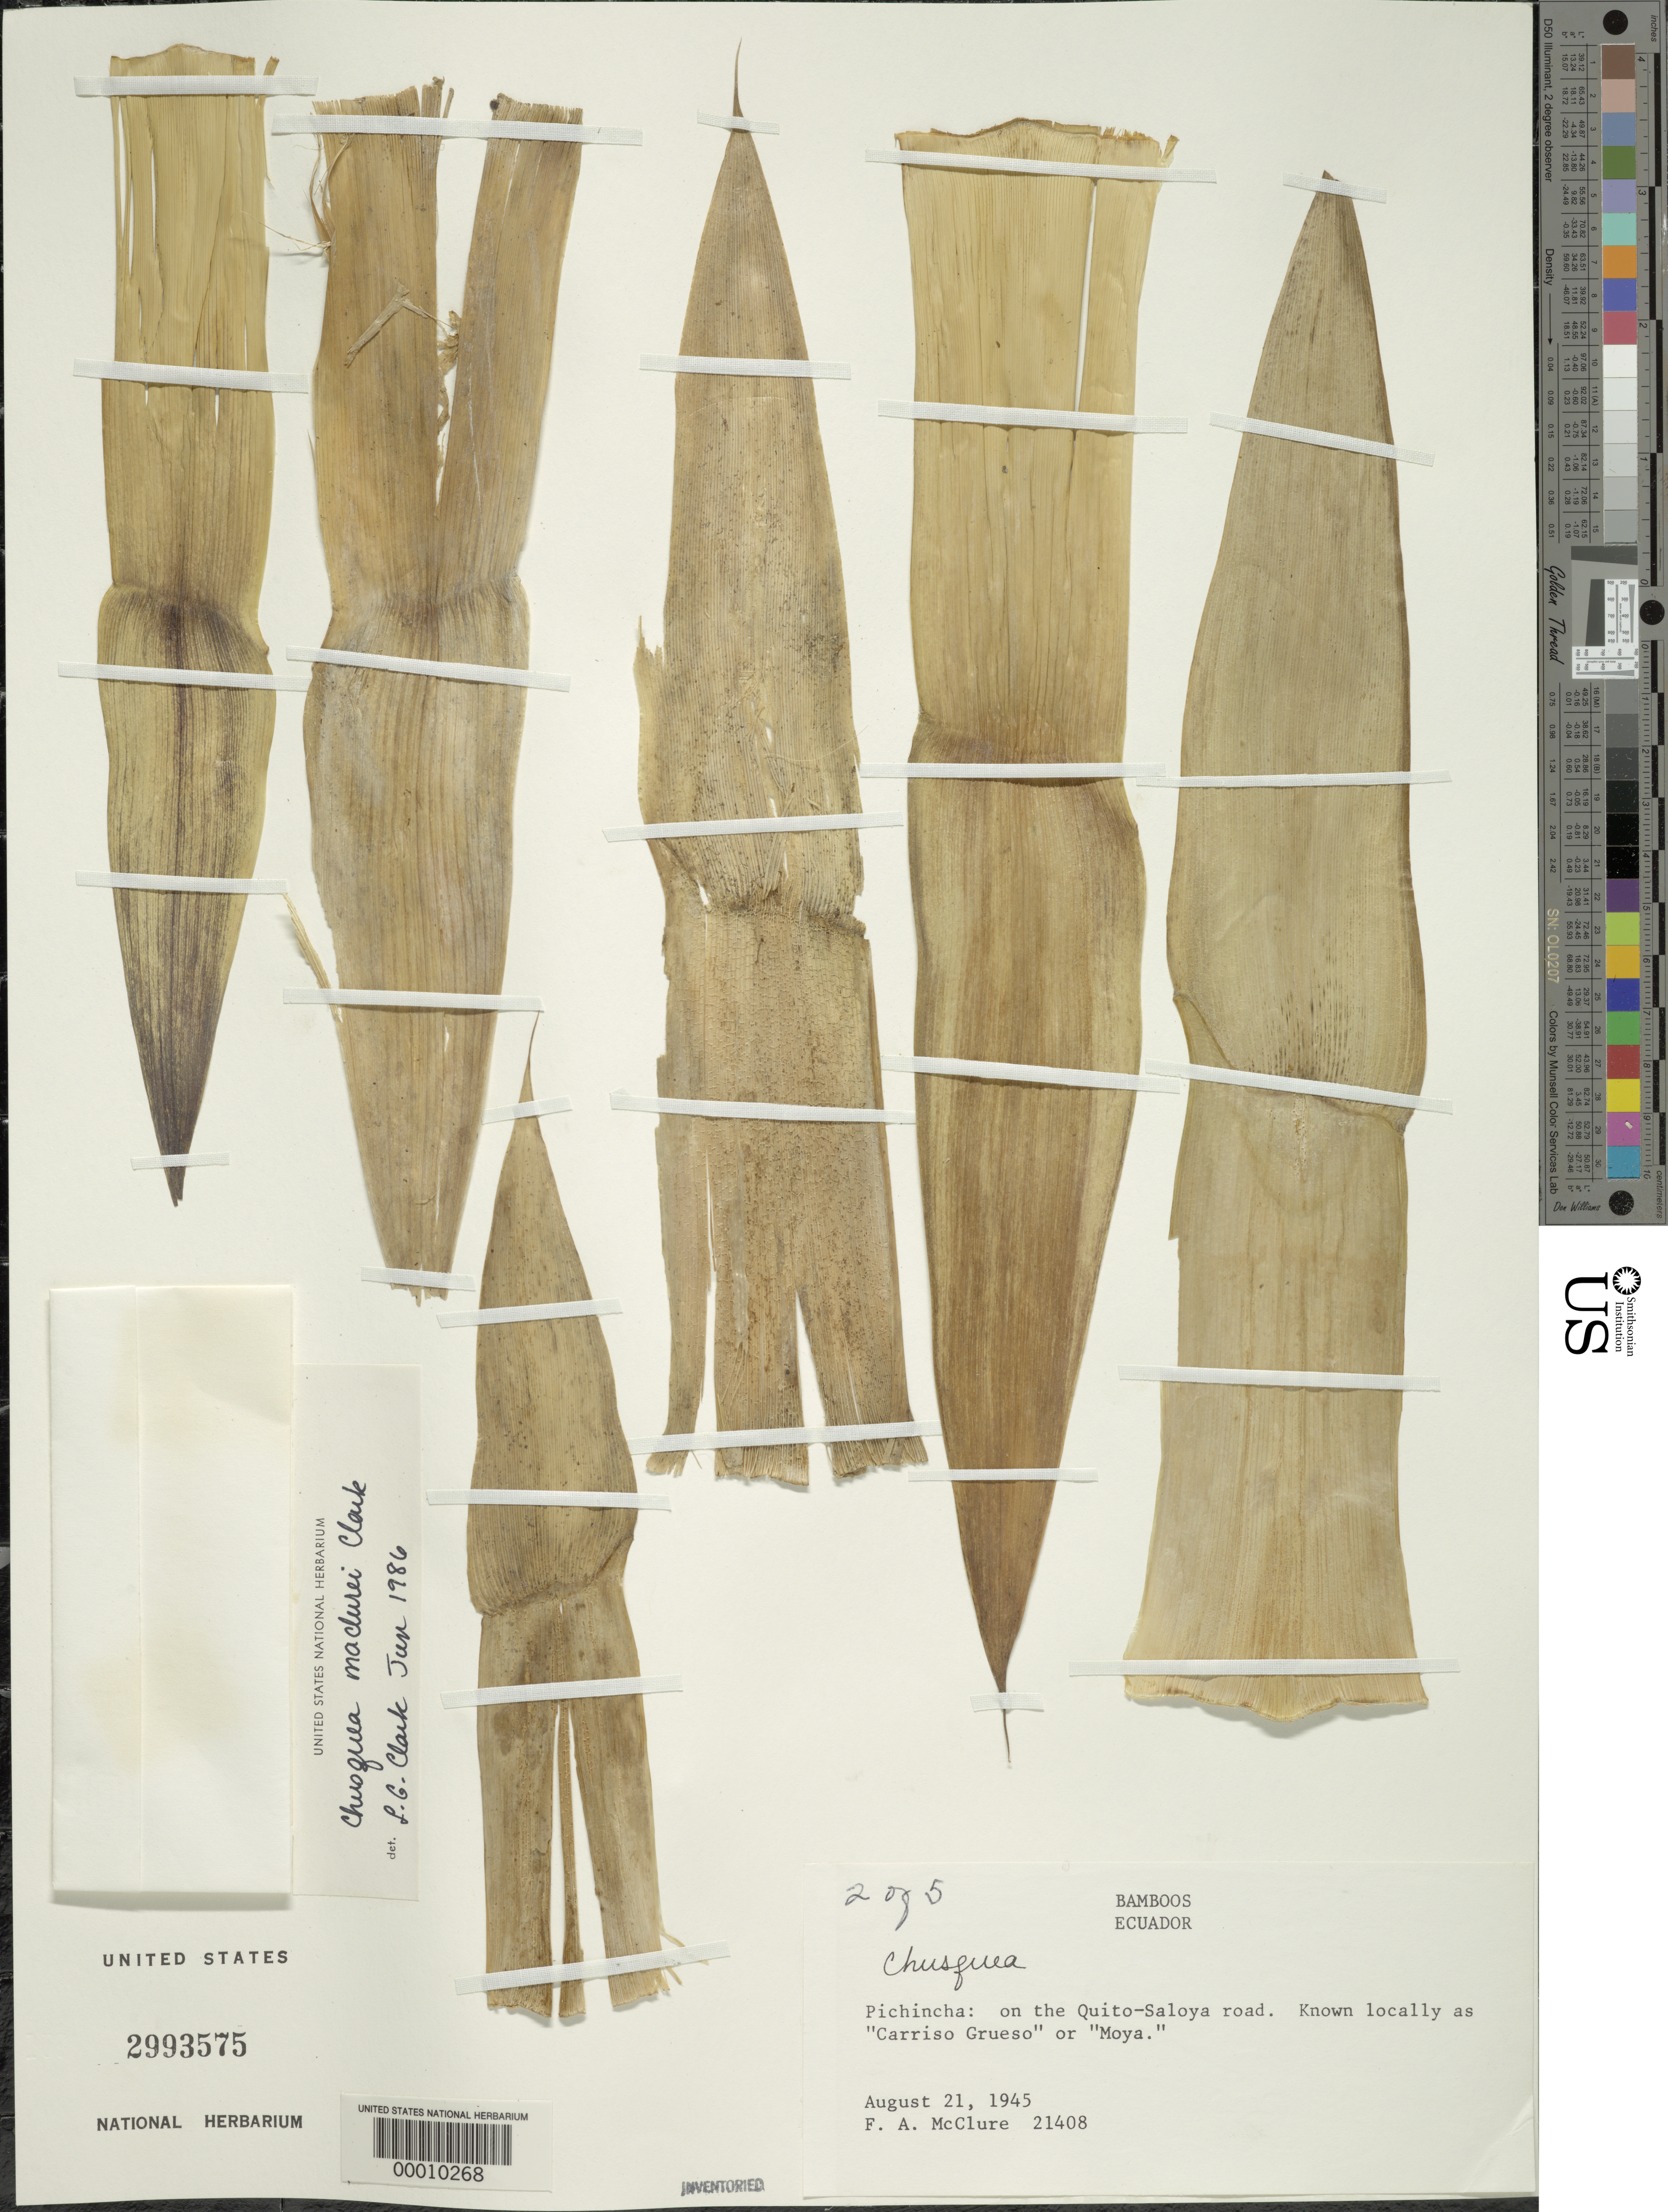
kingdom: Plantae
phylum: Tracheophyta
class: Liliopsida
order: Poales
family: Poaceae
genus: Chusquea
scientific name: Chusquea maclurei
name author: L.G. Clark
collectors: F. A. McClure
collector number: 21408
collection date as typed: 21 Aug 1945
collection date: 1945-08-21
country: Ecuador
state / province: Pichincha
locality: Quito-saloya road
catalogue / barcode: US 2993575